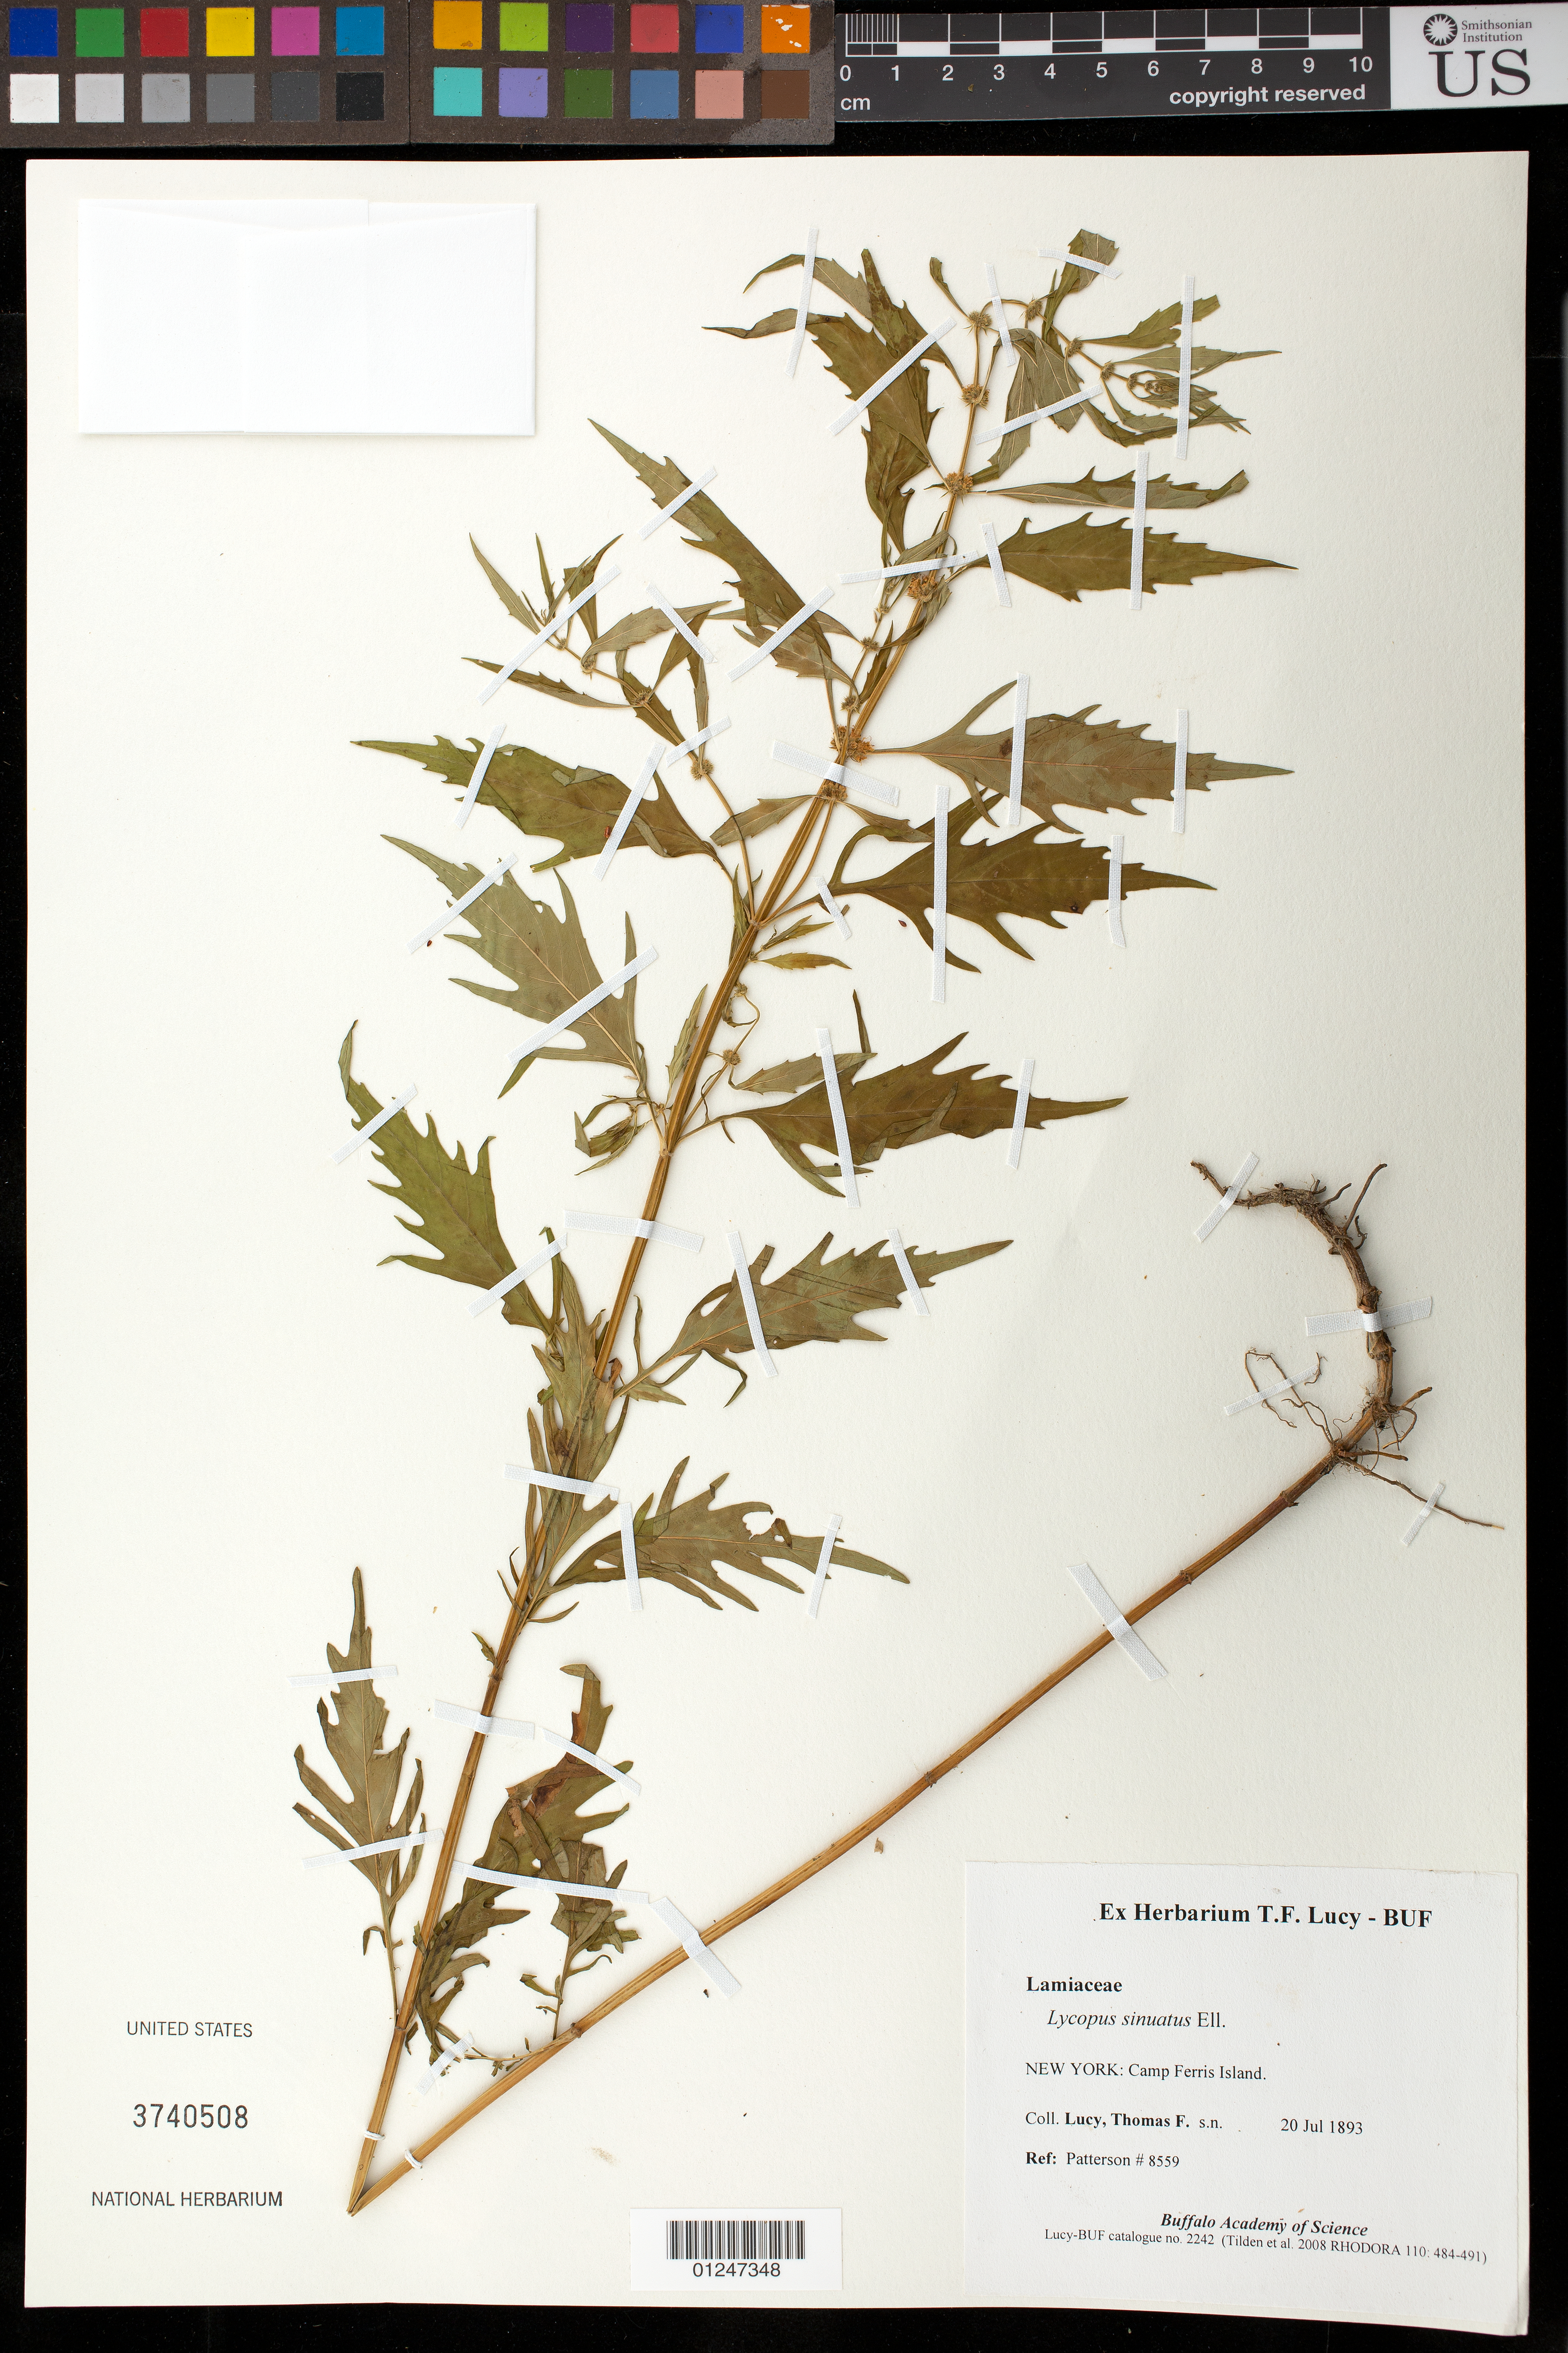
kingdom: Plantae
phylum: Tracheophyta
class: Magnoliopsida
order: Lamiales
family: Lamiaceae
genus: Lycopus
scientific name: Lycopus sinuatus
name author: Elliott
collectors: T. Lucy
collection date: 1893-07-20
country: United States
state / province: New York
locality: Camp Ferris Island.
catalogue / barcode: US 3740508